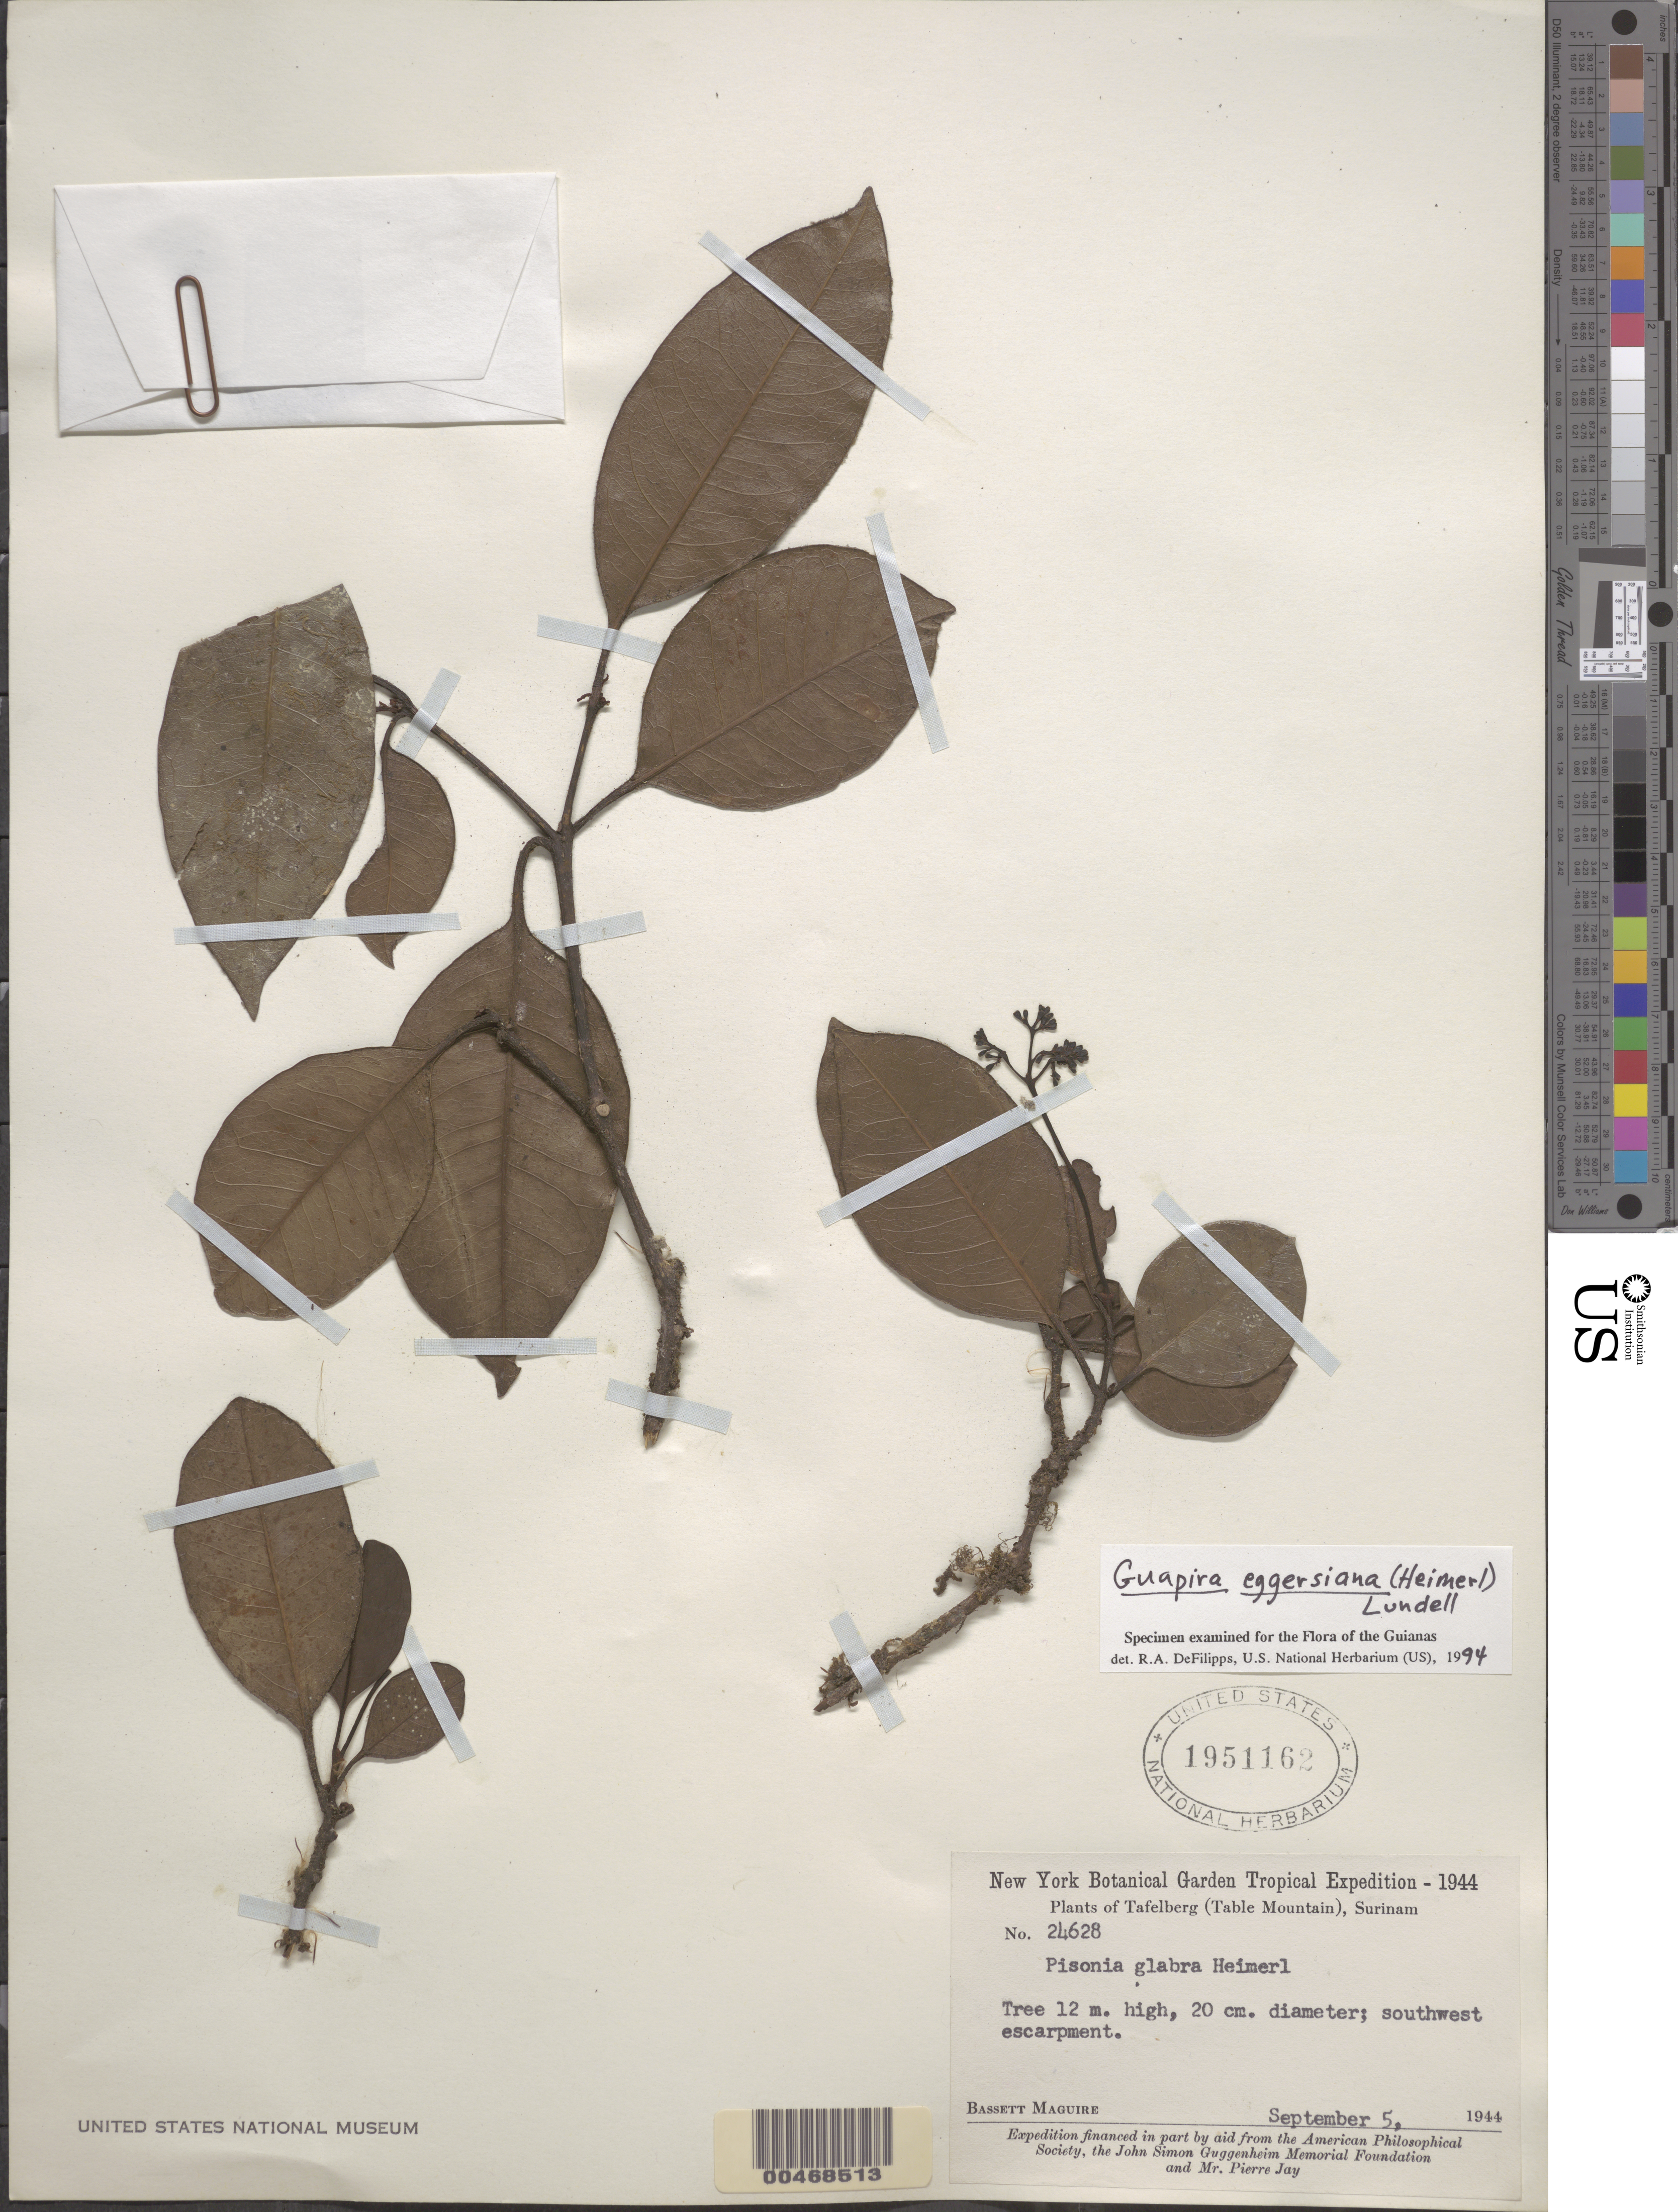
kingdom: Plantae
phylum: Tracheophyta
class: Magnoliopsida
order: Caryophyllales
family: Nyctaginaceae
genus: Guapira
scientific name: Guapira eggersiana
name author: (Heimerl) Lundell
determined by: DeFilipps, R. A.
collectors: B. Maguire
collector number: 24628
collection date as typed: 05 Sep 1944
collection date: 1944-09-05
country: Suriname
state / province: Brokopondo / Nickerie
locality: Table Mt.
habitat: Southwest escarpment.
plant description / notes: NY, U, US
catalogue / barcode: US 1951162